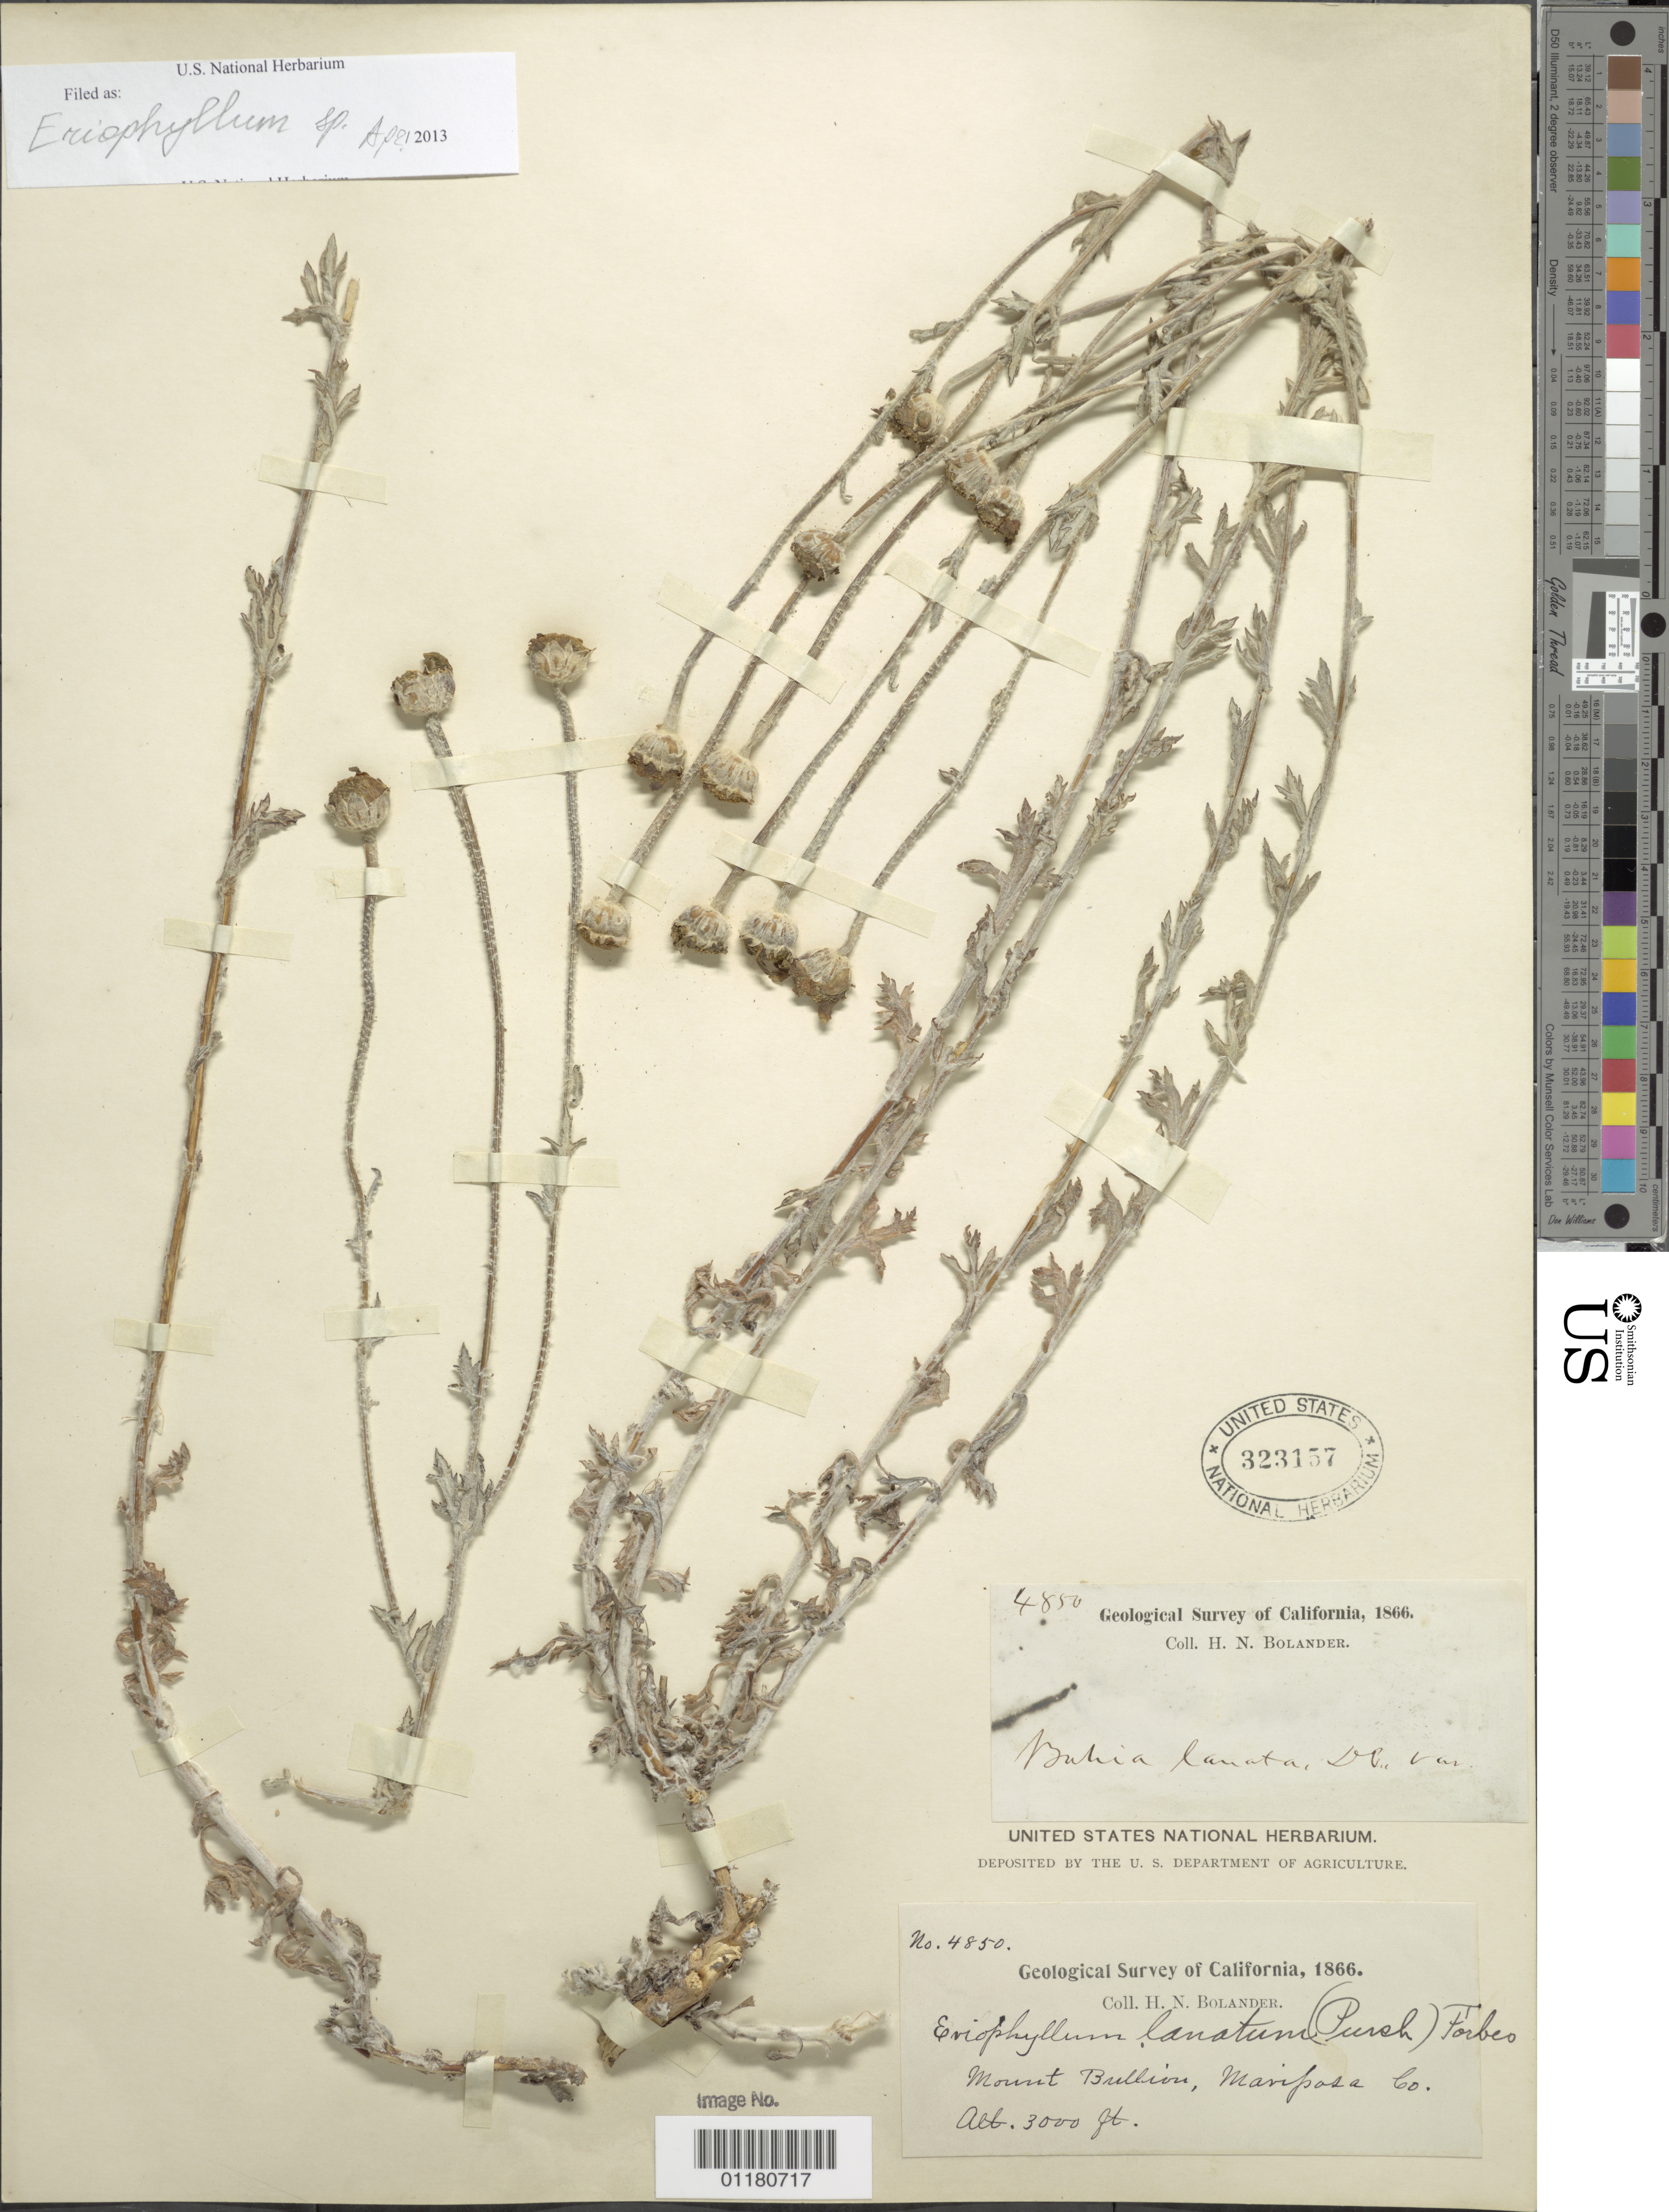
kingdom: Plantae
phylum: Tracheophyta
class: Magnoliopsida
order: Asterales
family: Asteraceae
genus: Eriophyllum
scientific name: Eriophyllum sp.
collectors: H. Bolander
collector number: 4850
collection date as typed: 1866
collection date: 1866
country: United States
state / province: California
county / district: Mariposa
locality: Mount Bullion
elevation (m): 914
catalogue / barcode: US 323157